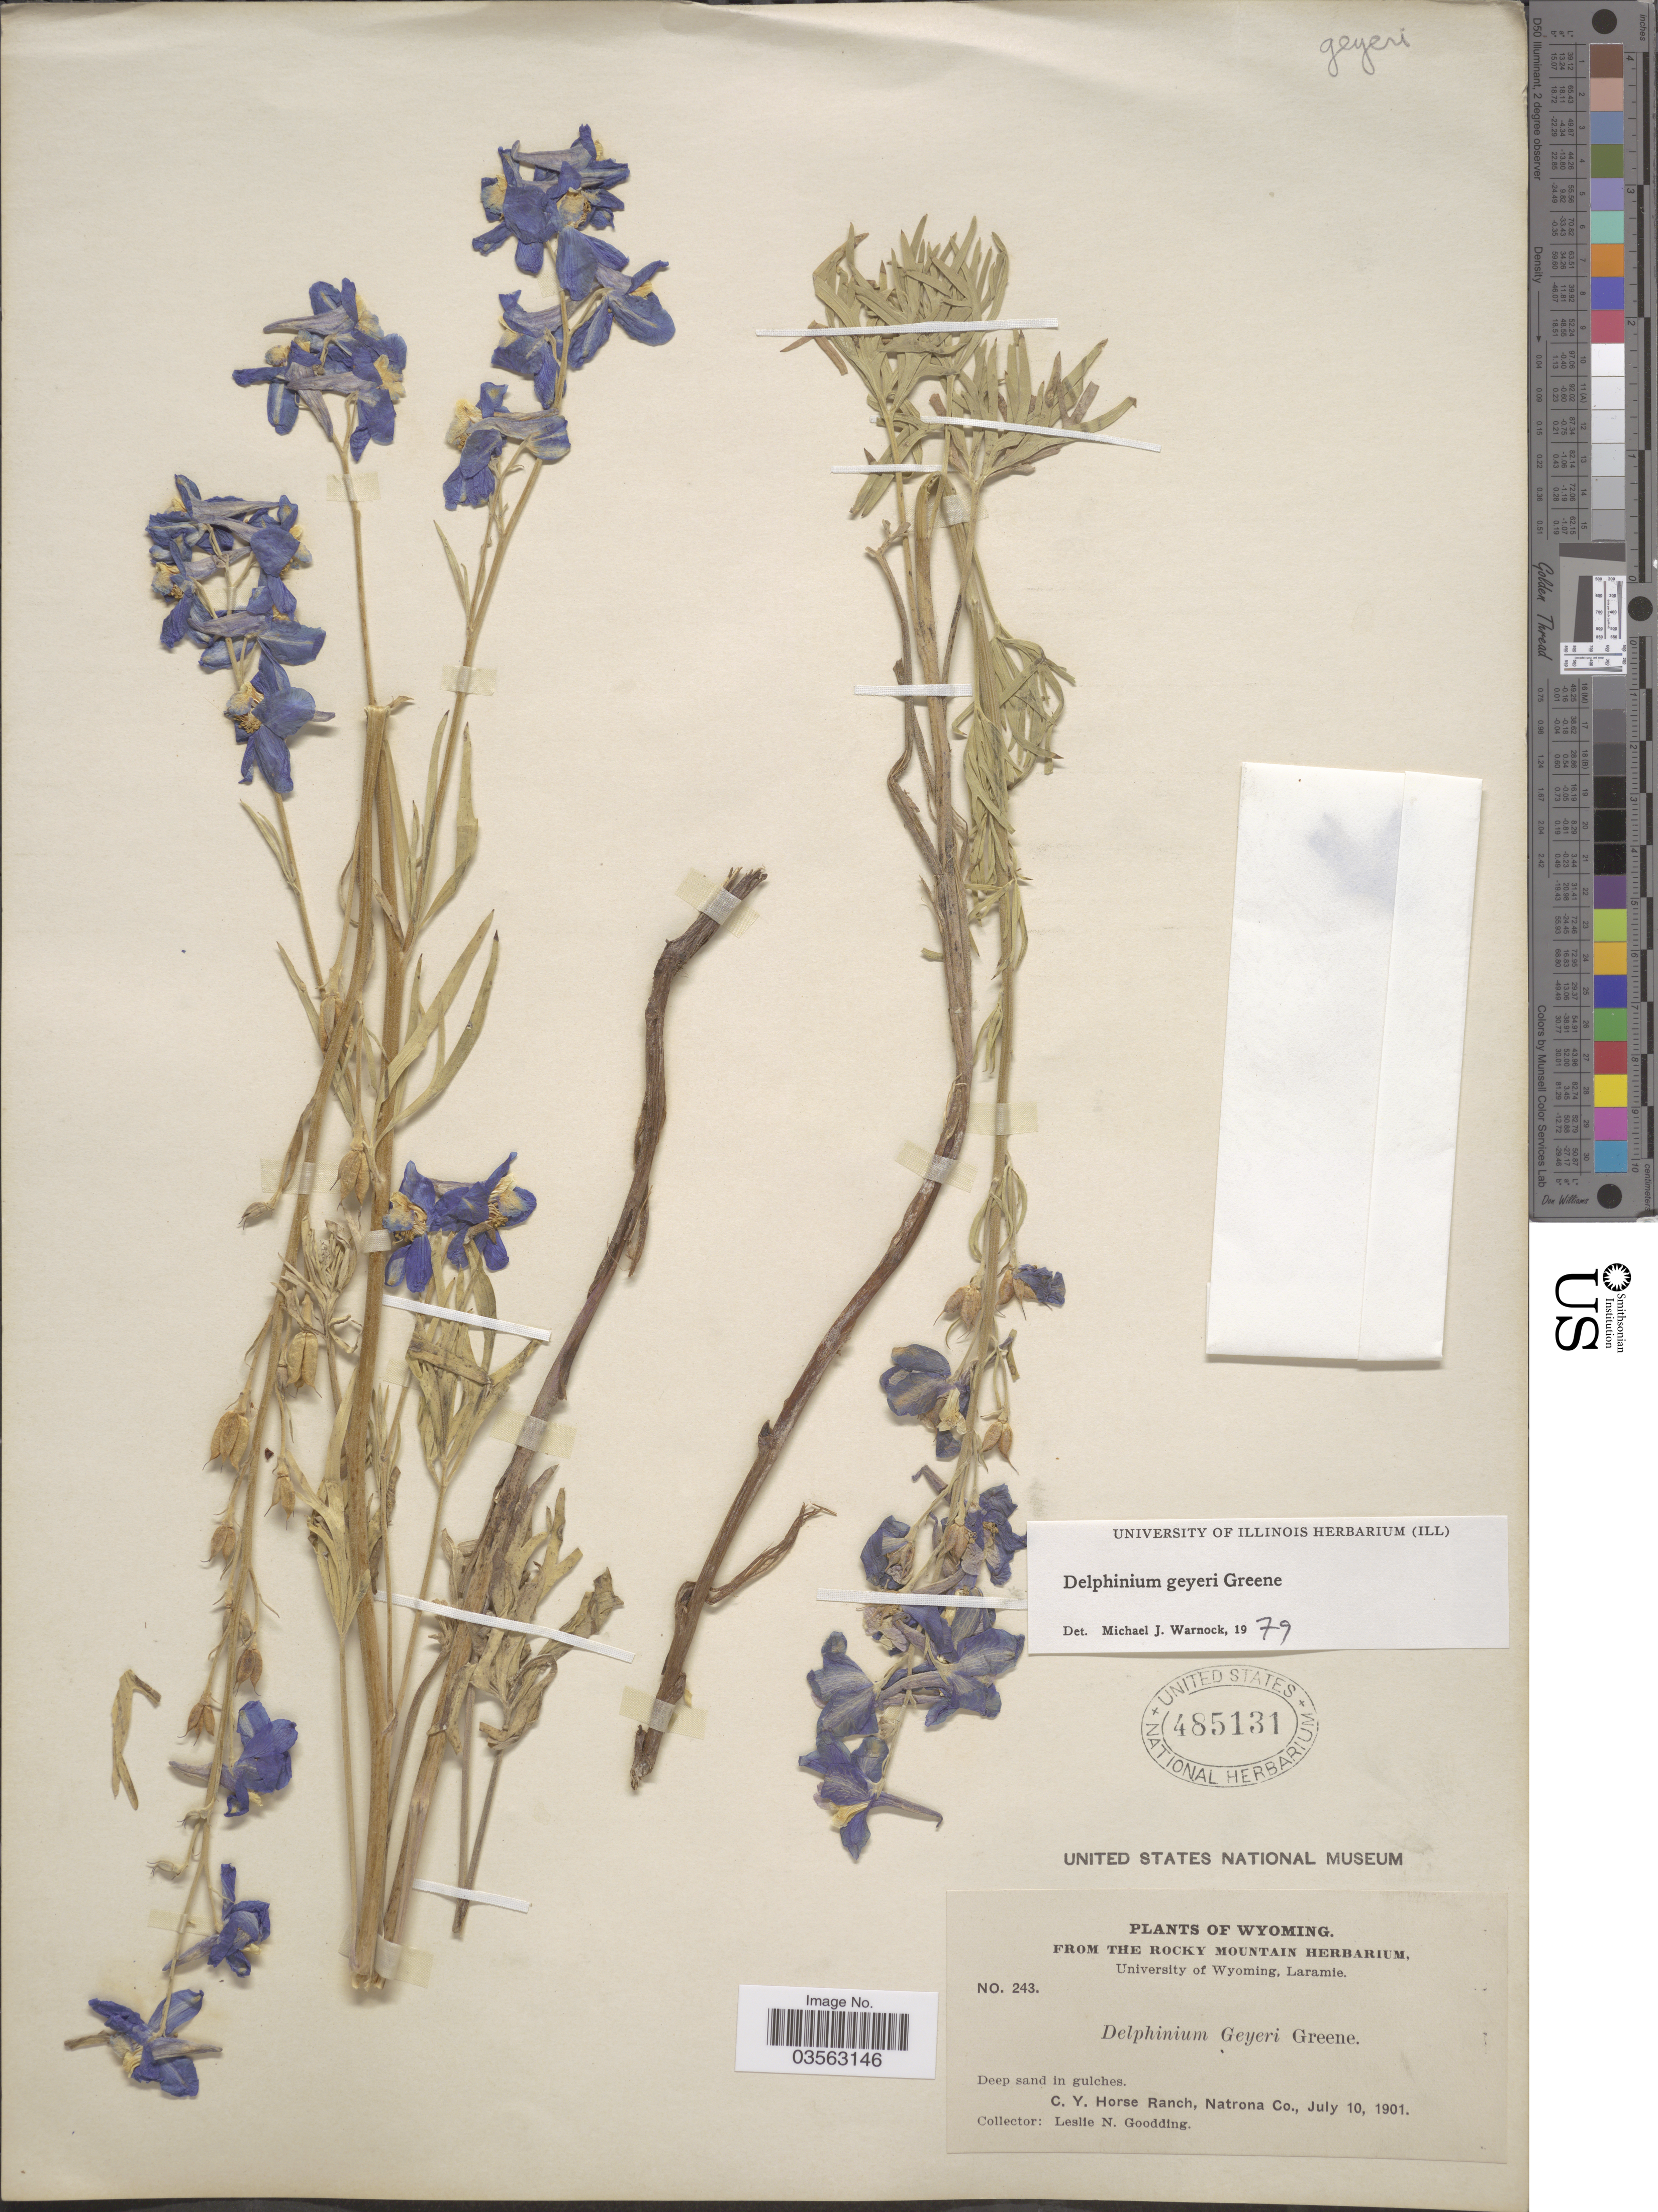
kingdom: Plantae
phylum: Tracheophyta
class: Magnoliopsida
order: Ranunculales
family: Ranunculaceae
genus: Delphinium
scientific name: Delphinium geyeri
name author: Greene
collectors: L. N. Goodding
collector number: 243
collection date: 1901-07-10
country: United States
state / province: Wyoming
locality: C. Y. Horse Ranch, Natrona Co.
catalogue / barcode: US 485131